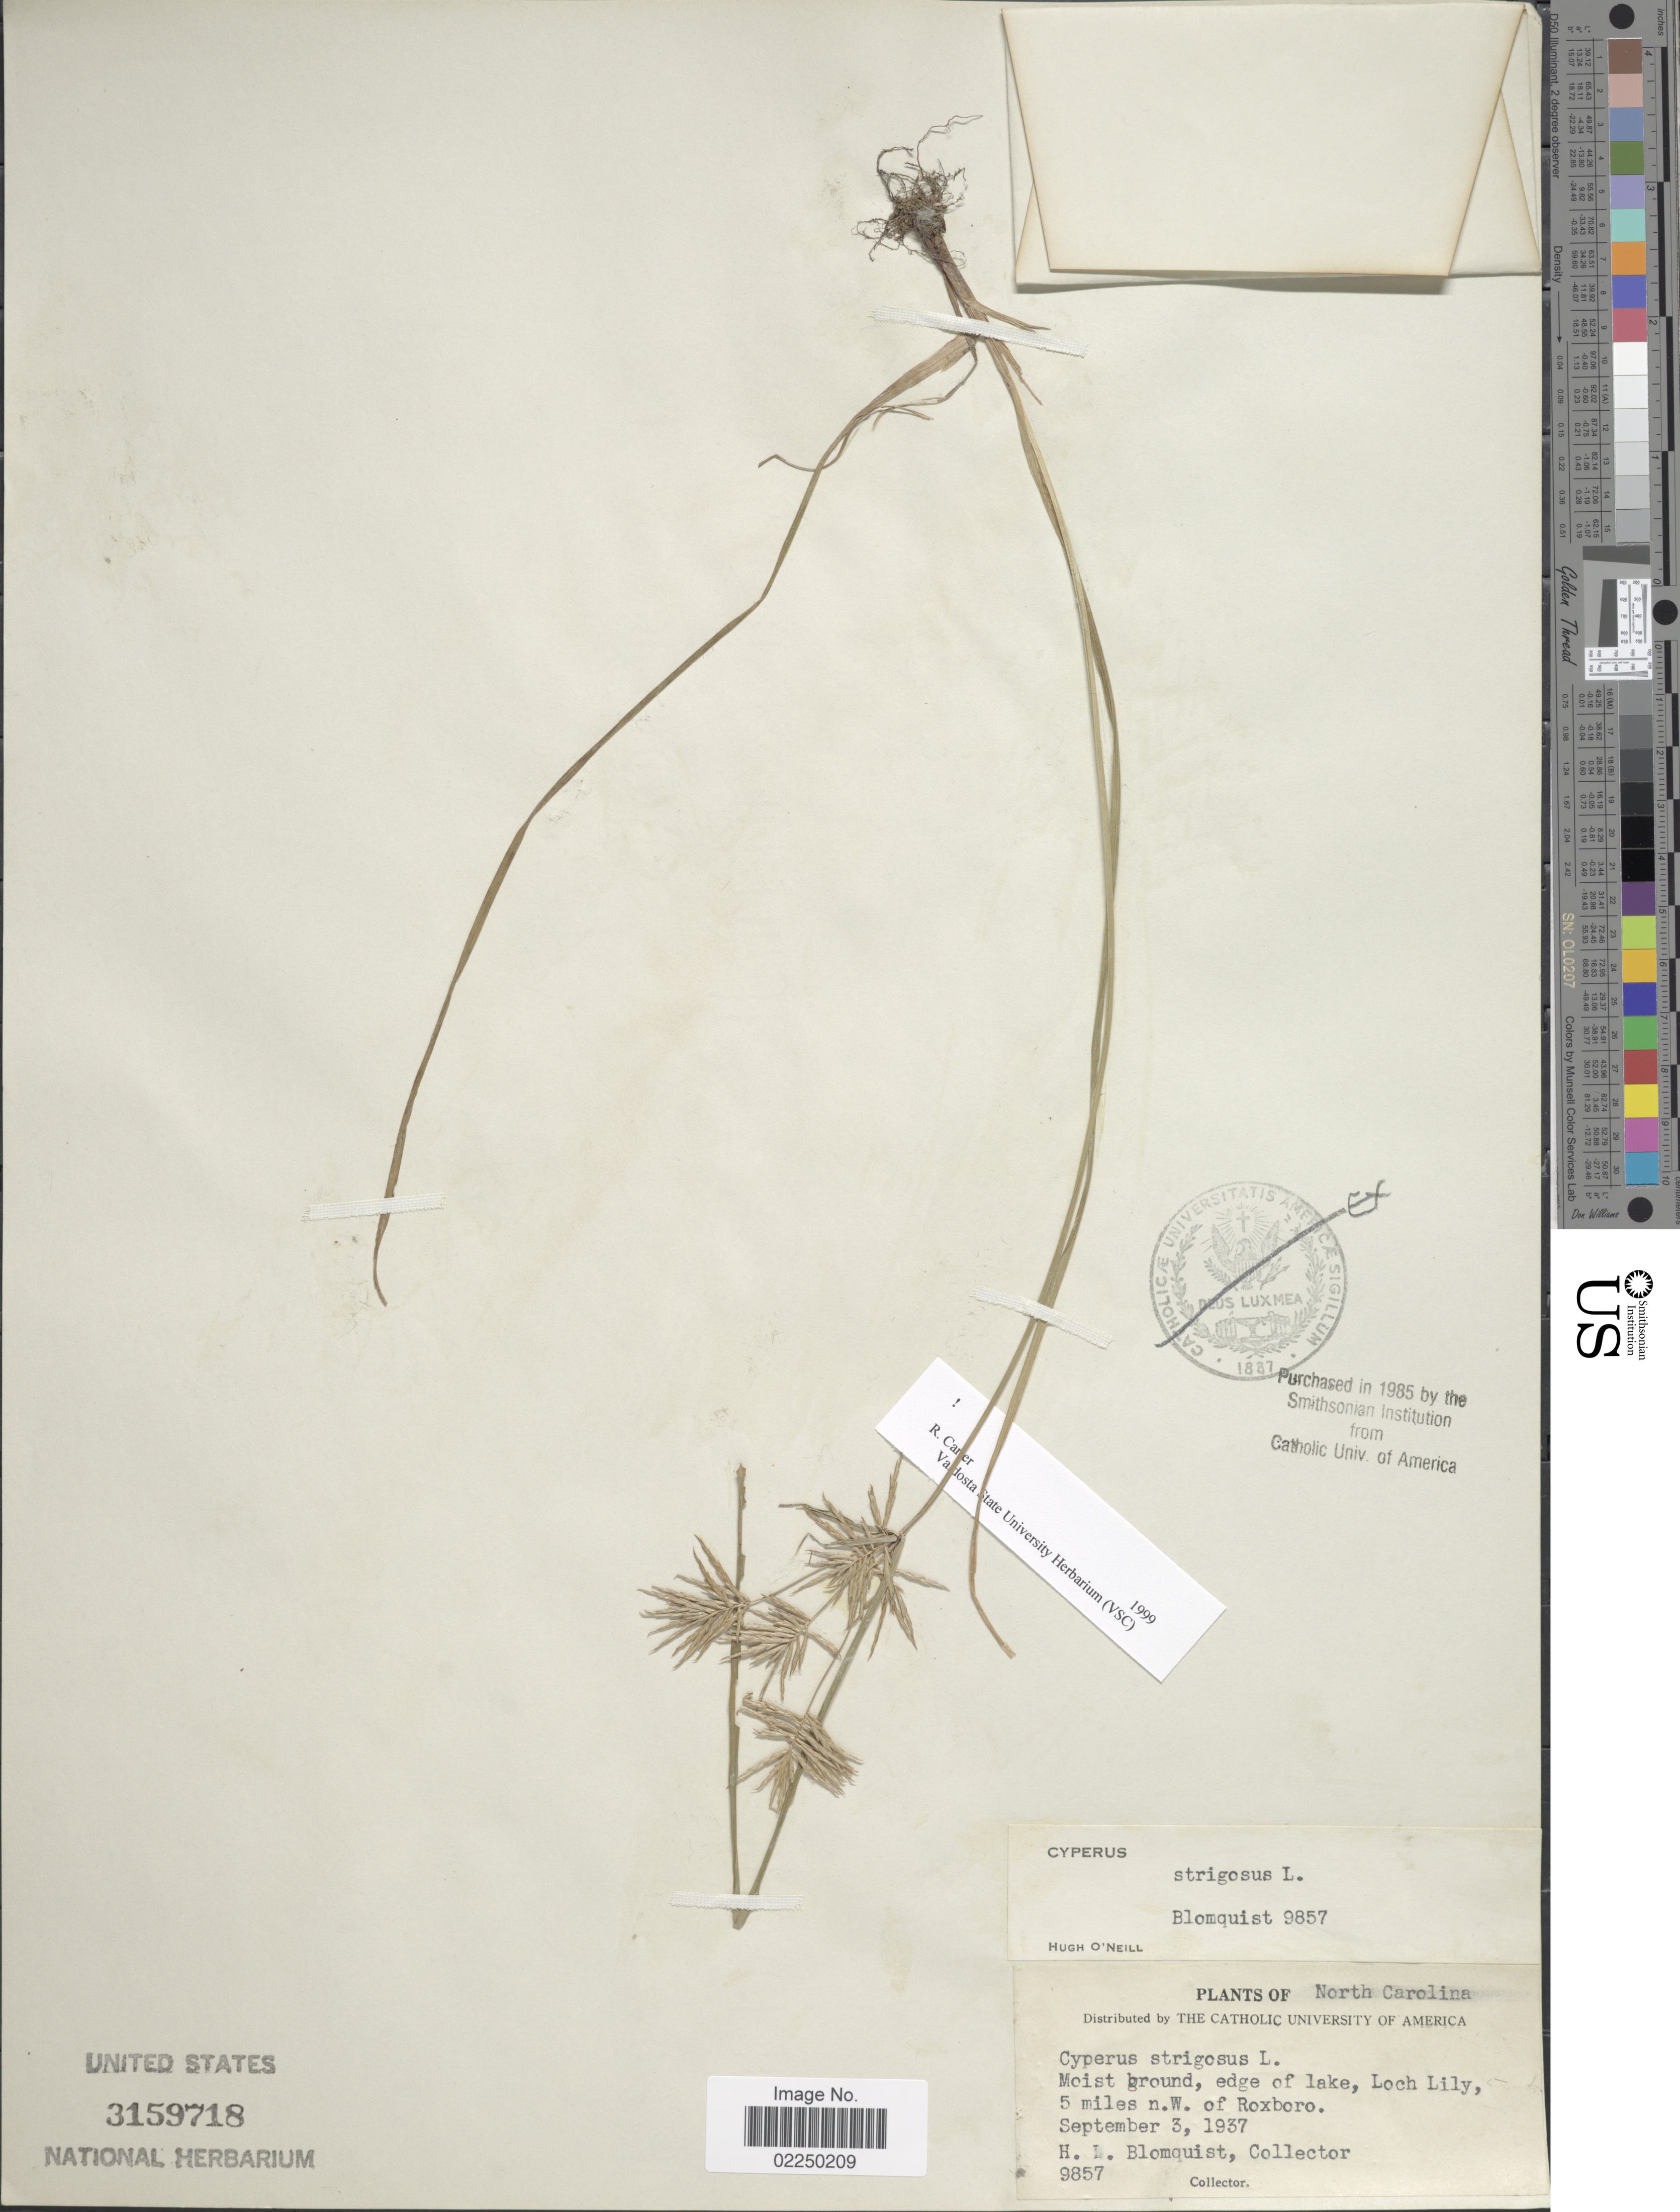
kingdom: Plantae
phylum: Tracheophyta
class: Liliopsida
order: Poales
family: Cyperaceae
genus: Cyperus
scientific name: Cyperus strigosus L.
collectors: H. Blomquist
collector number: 9857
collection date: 1937-09-03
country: United States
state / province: North Carolina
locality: Moist ground, edge of lake, Loch Lily, 5 miles n.w. of Roxboro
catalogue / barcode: US 3159718